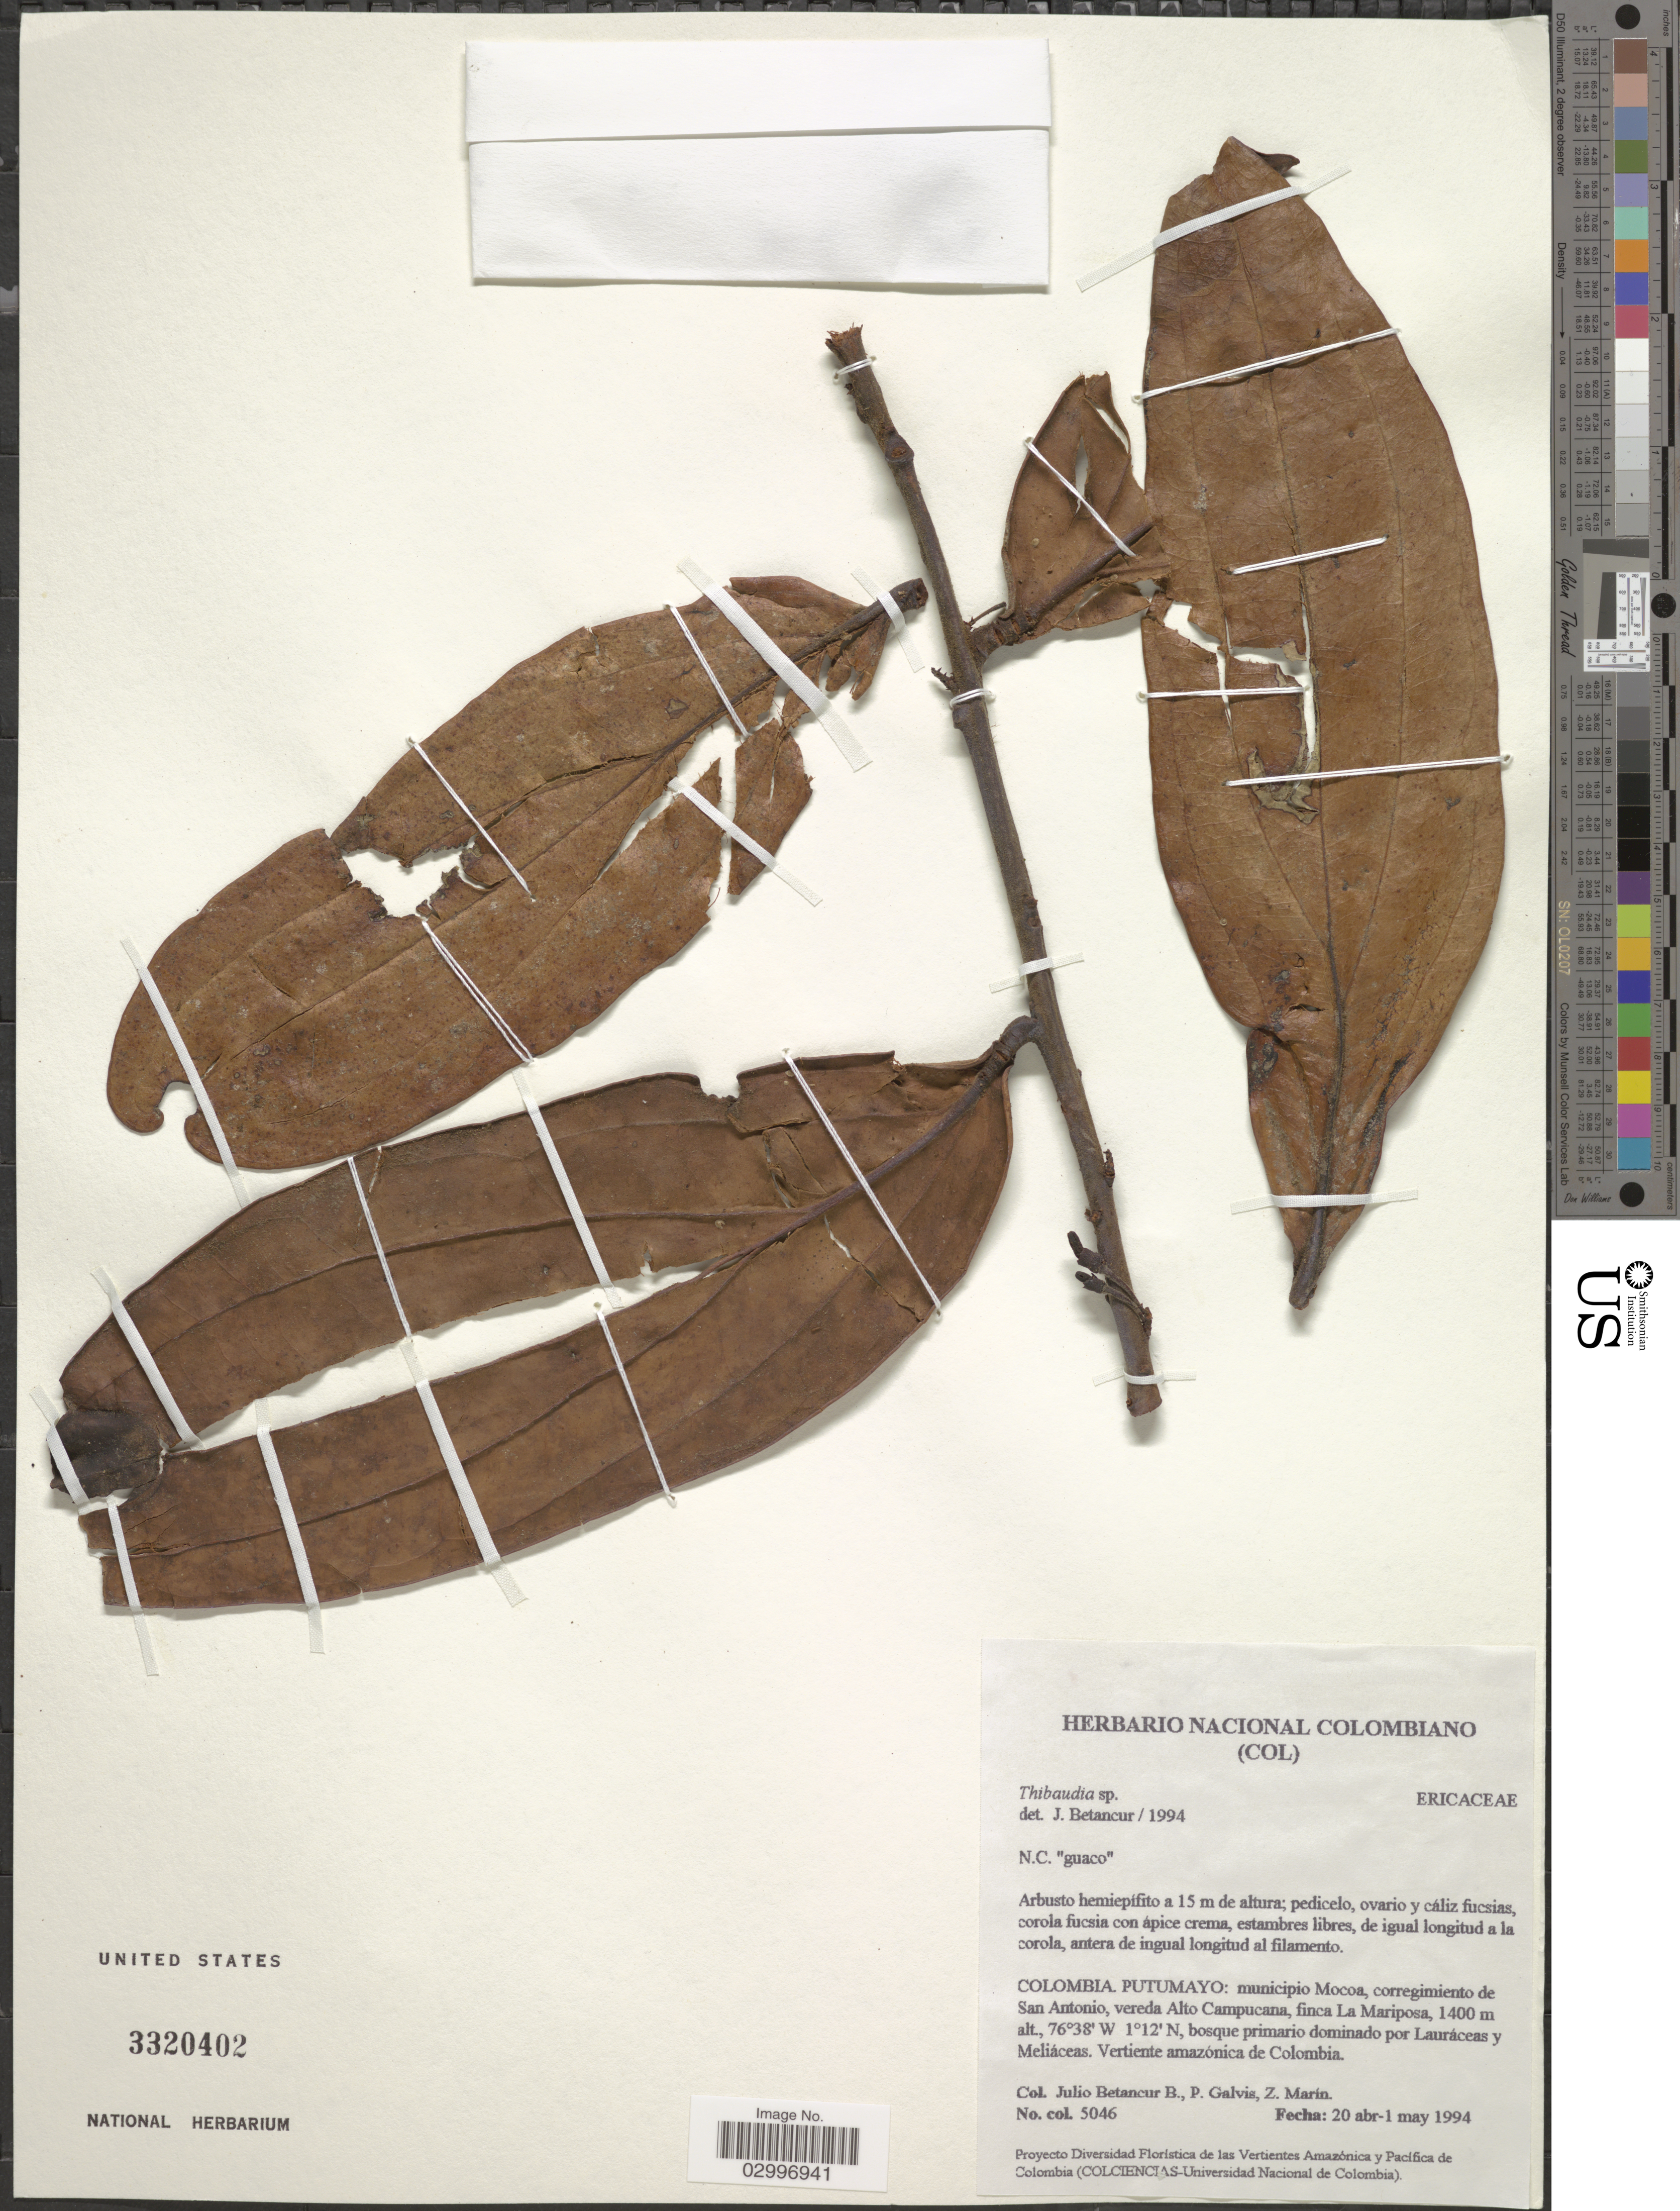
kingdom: Plantae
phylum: Tracheophyta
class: Magnoliopsida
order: Ericales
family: Ericaceae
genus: Thibaudia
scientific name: Thibaudia sp.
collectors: J. Betancur-B., P. Galvis & Z. Marin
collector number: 5046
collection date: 1994-04-20/1994-05-01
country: Colombia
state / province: Putumayo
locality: Municipio Mocoa, corregimiento de San Antonio, vereda Alto Campucana, finca La Mariposa, vertiente amazónica de Colombia.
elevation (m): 1400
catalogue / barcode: US 3320402